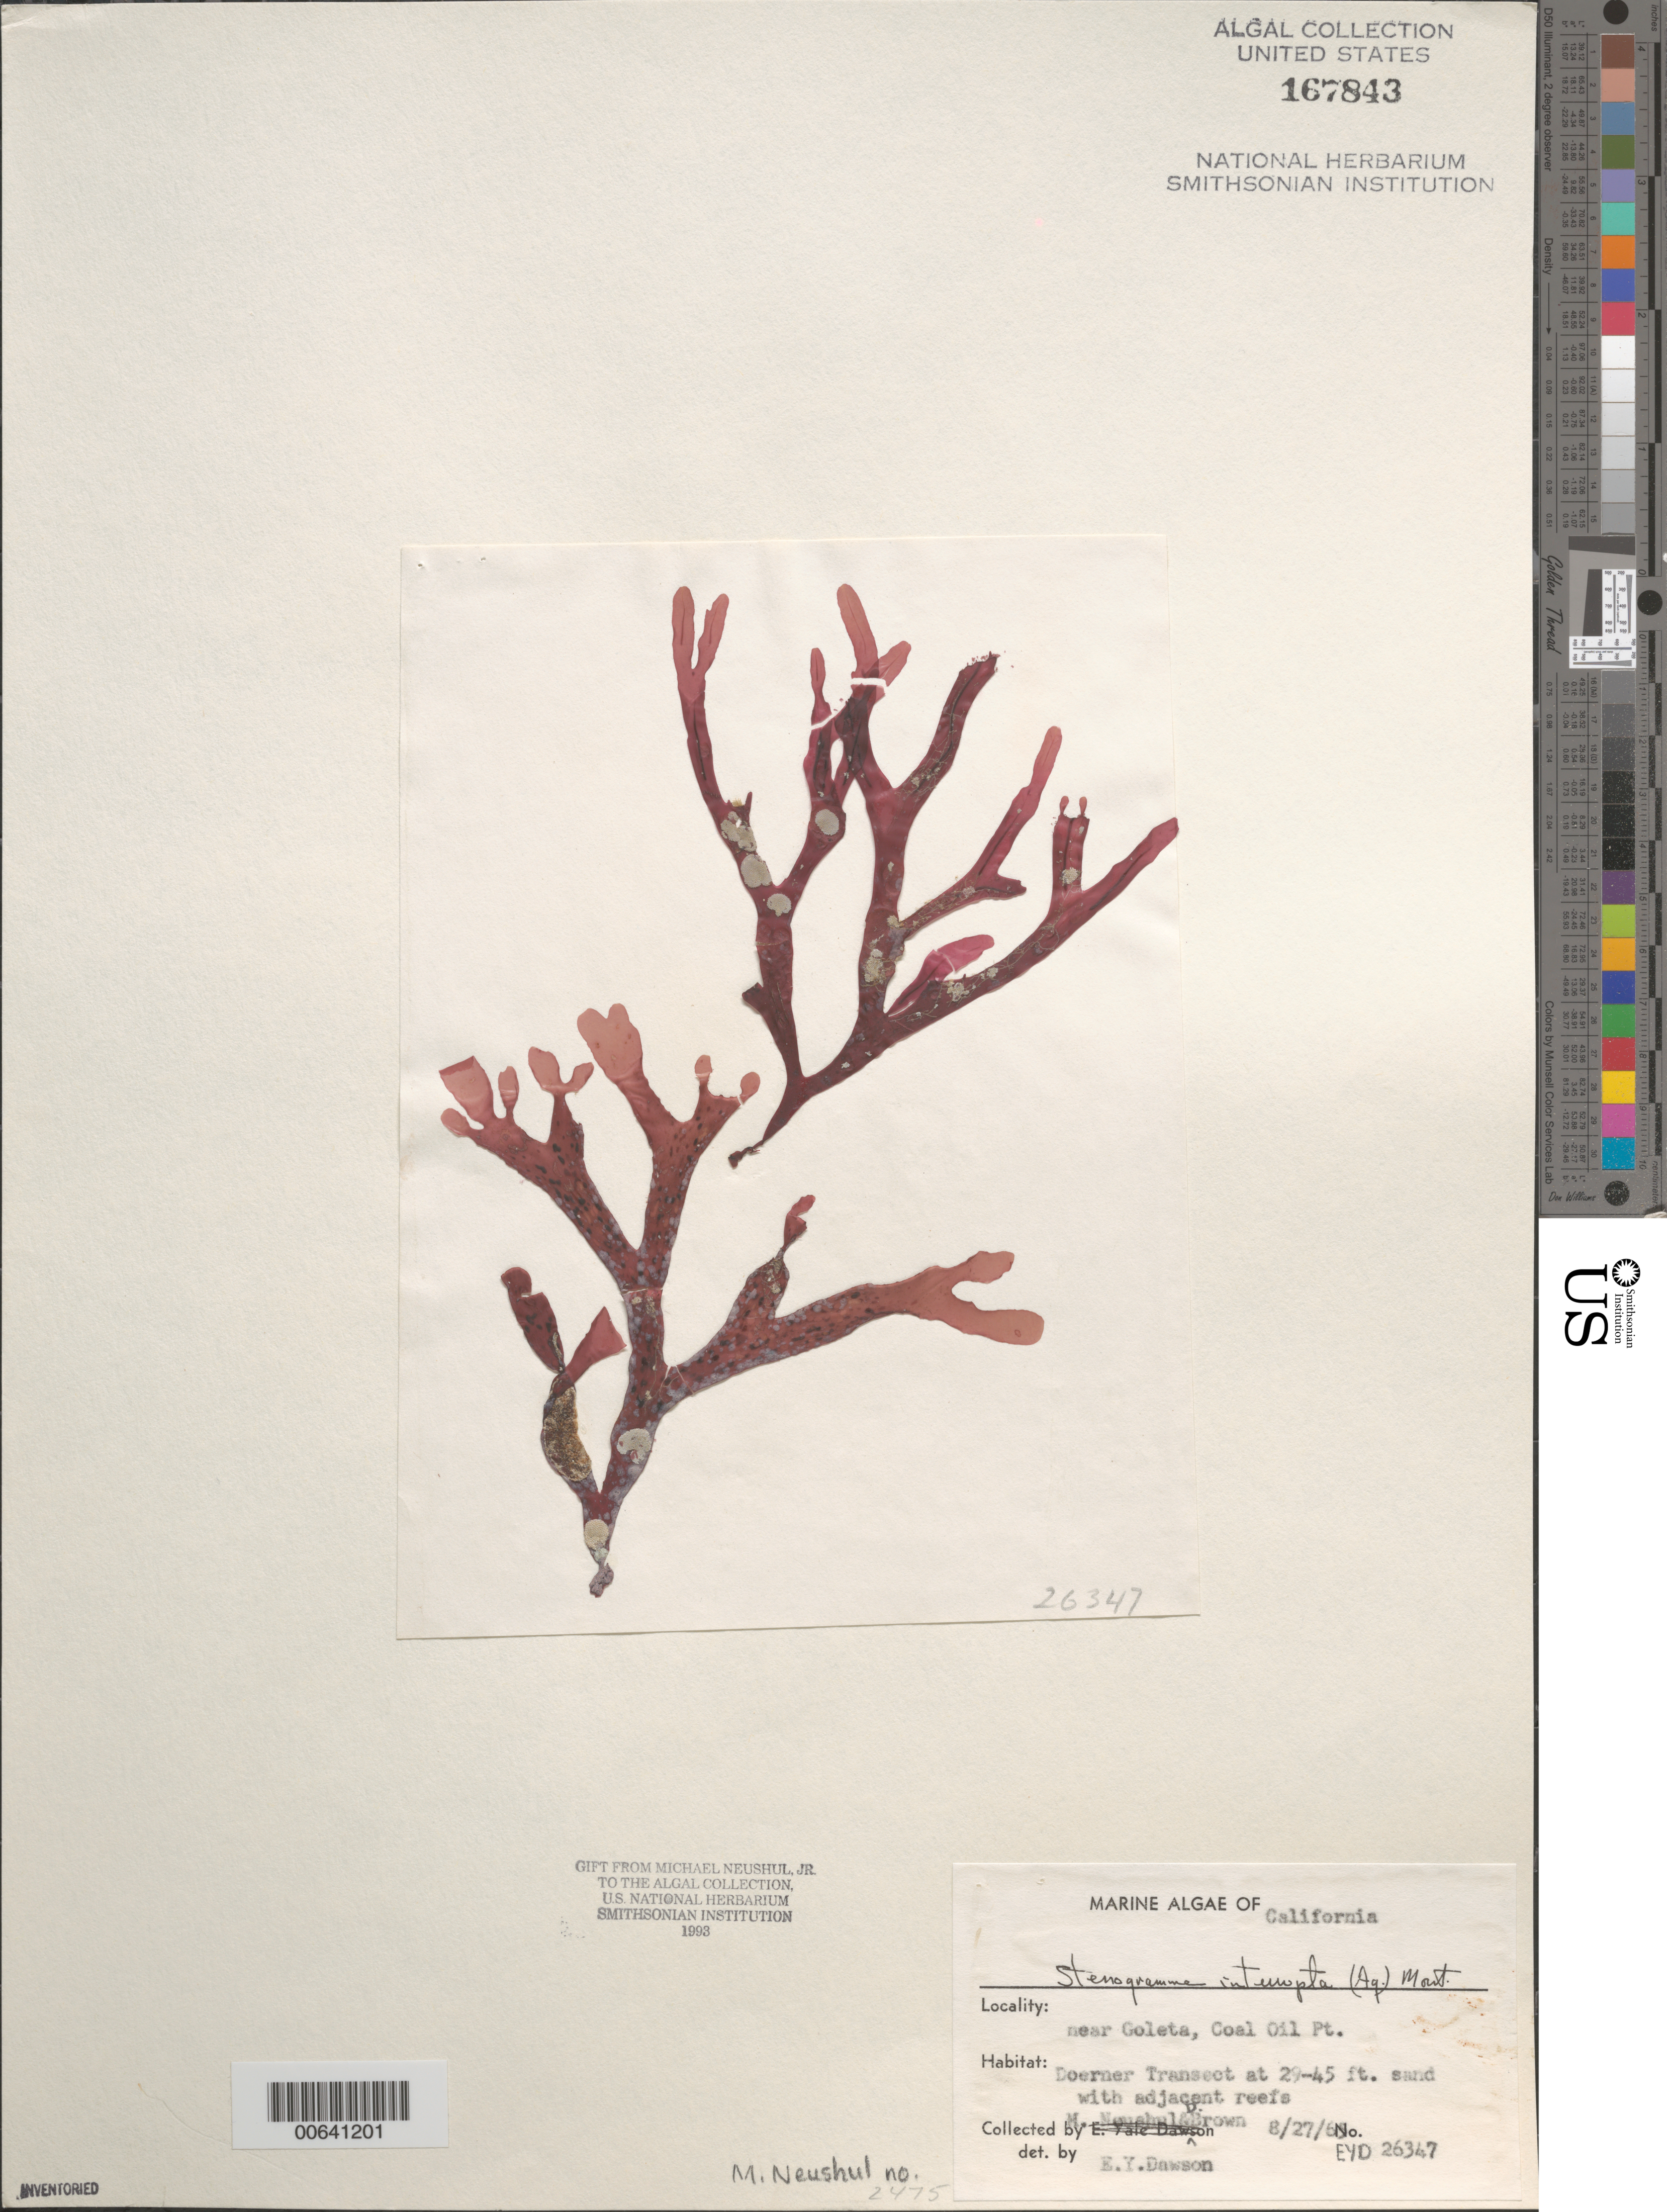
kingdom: Plantae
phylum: Rhodophyta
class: Florideophyceae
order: Gigartinales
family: Phyllophoraceae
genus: Stenogramma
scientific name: Stenogramma interruptum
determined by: Dawson, E. Y.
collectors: M. Neushul & D. Brown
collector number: EYD 26347 & Neushul 2475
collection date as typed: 27 Aug 1965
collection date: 1965-08-27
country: United States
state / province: California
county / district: Santa Barbara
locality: Coal Oil Point, near Goleta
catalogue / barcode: US 167843